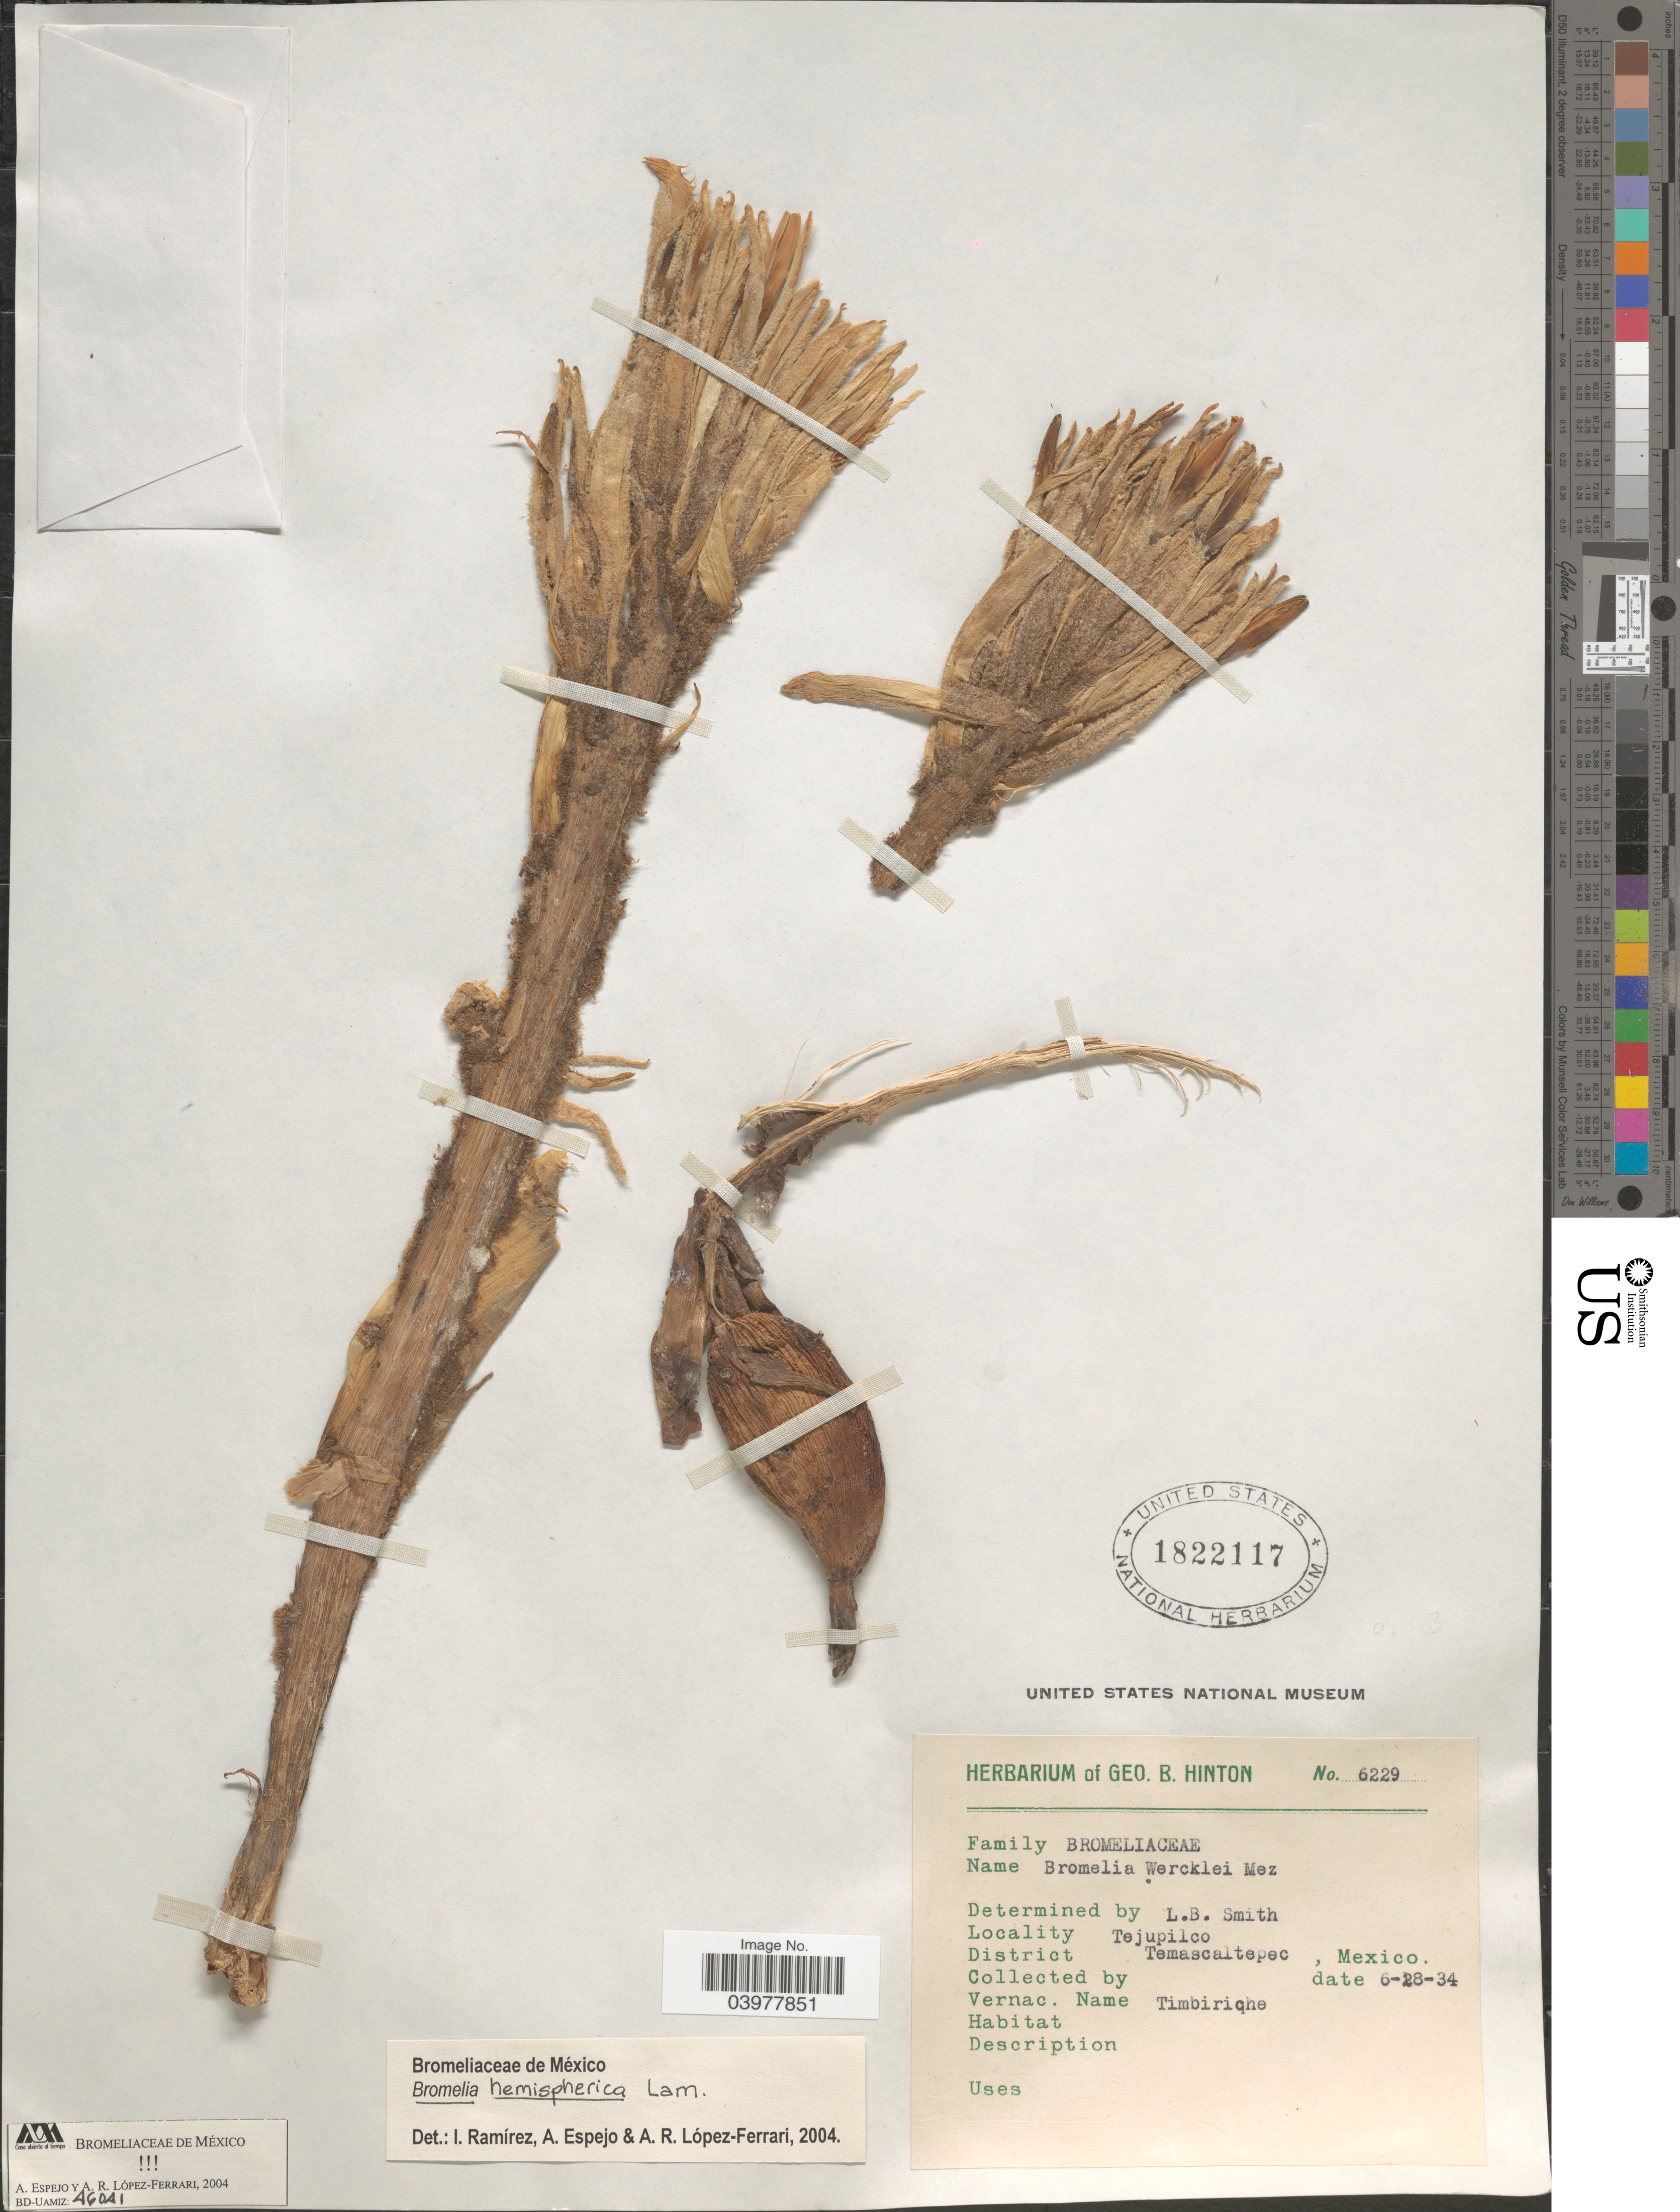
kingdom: Plantae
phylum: Tracheophyta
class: Liliopsida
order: Poales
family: Bromeliaceae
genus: Bromelia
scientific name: Bromelia hemispherica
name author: Lam.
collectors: ex herb. G. B. Hinton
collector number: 6229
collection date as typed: Transcribed d/m/y: 28/6/34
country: Mexico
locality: Tejupilco. District Temascaltepec.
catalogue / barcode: US 1822117